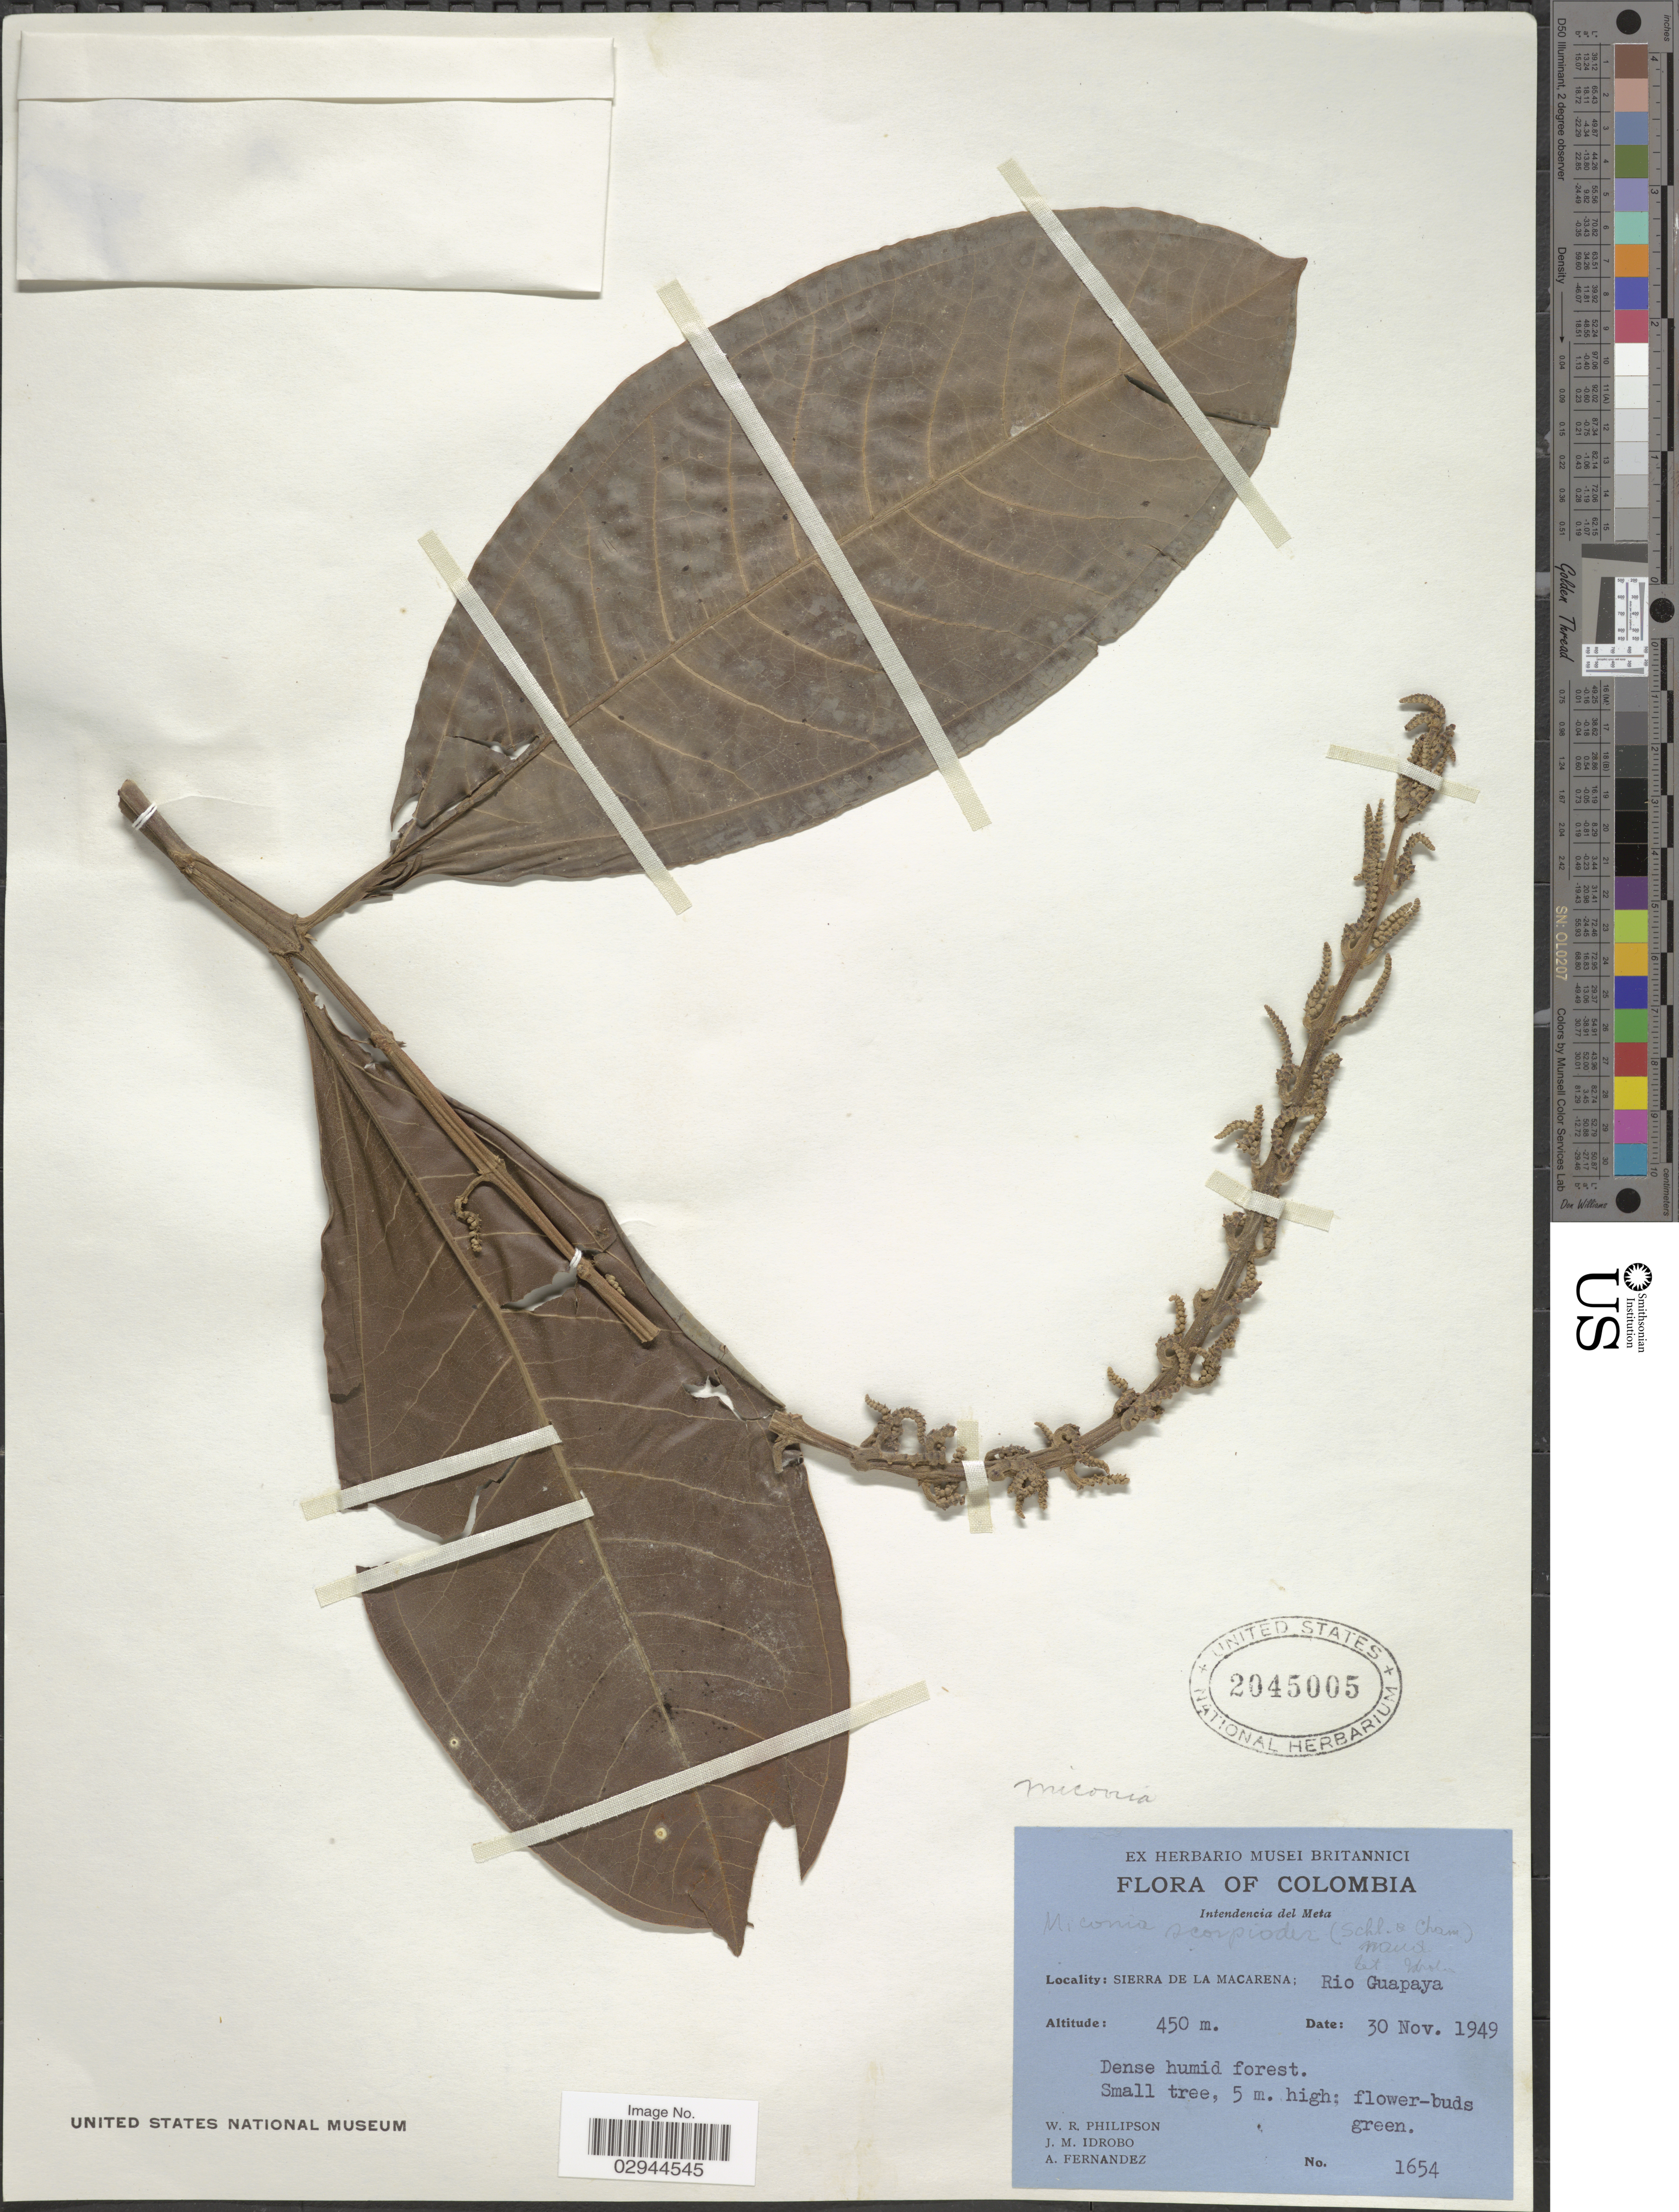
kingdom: Plantae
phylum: Tracheophyta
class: Magnoliopsida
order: Myrtales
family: Melastomataceae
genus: Miconia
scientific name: Miconia trinervia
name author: (Sw.) D. Don ex Loudon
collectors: W. R. Philipson, J. M. Idrobo & A. Fernandez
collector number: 1654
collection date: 1949-11-30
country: Colombia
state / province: Meta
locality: Intendencia del Meta, Sierra de La Macarena, Rio Guapaya.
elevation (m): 450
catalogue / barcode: US 2045005